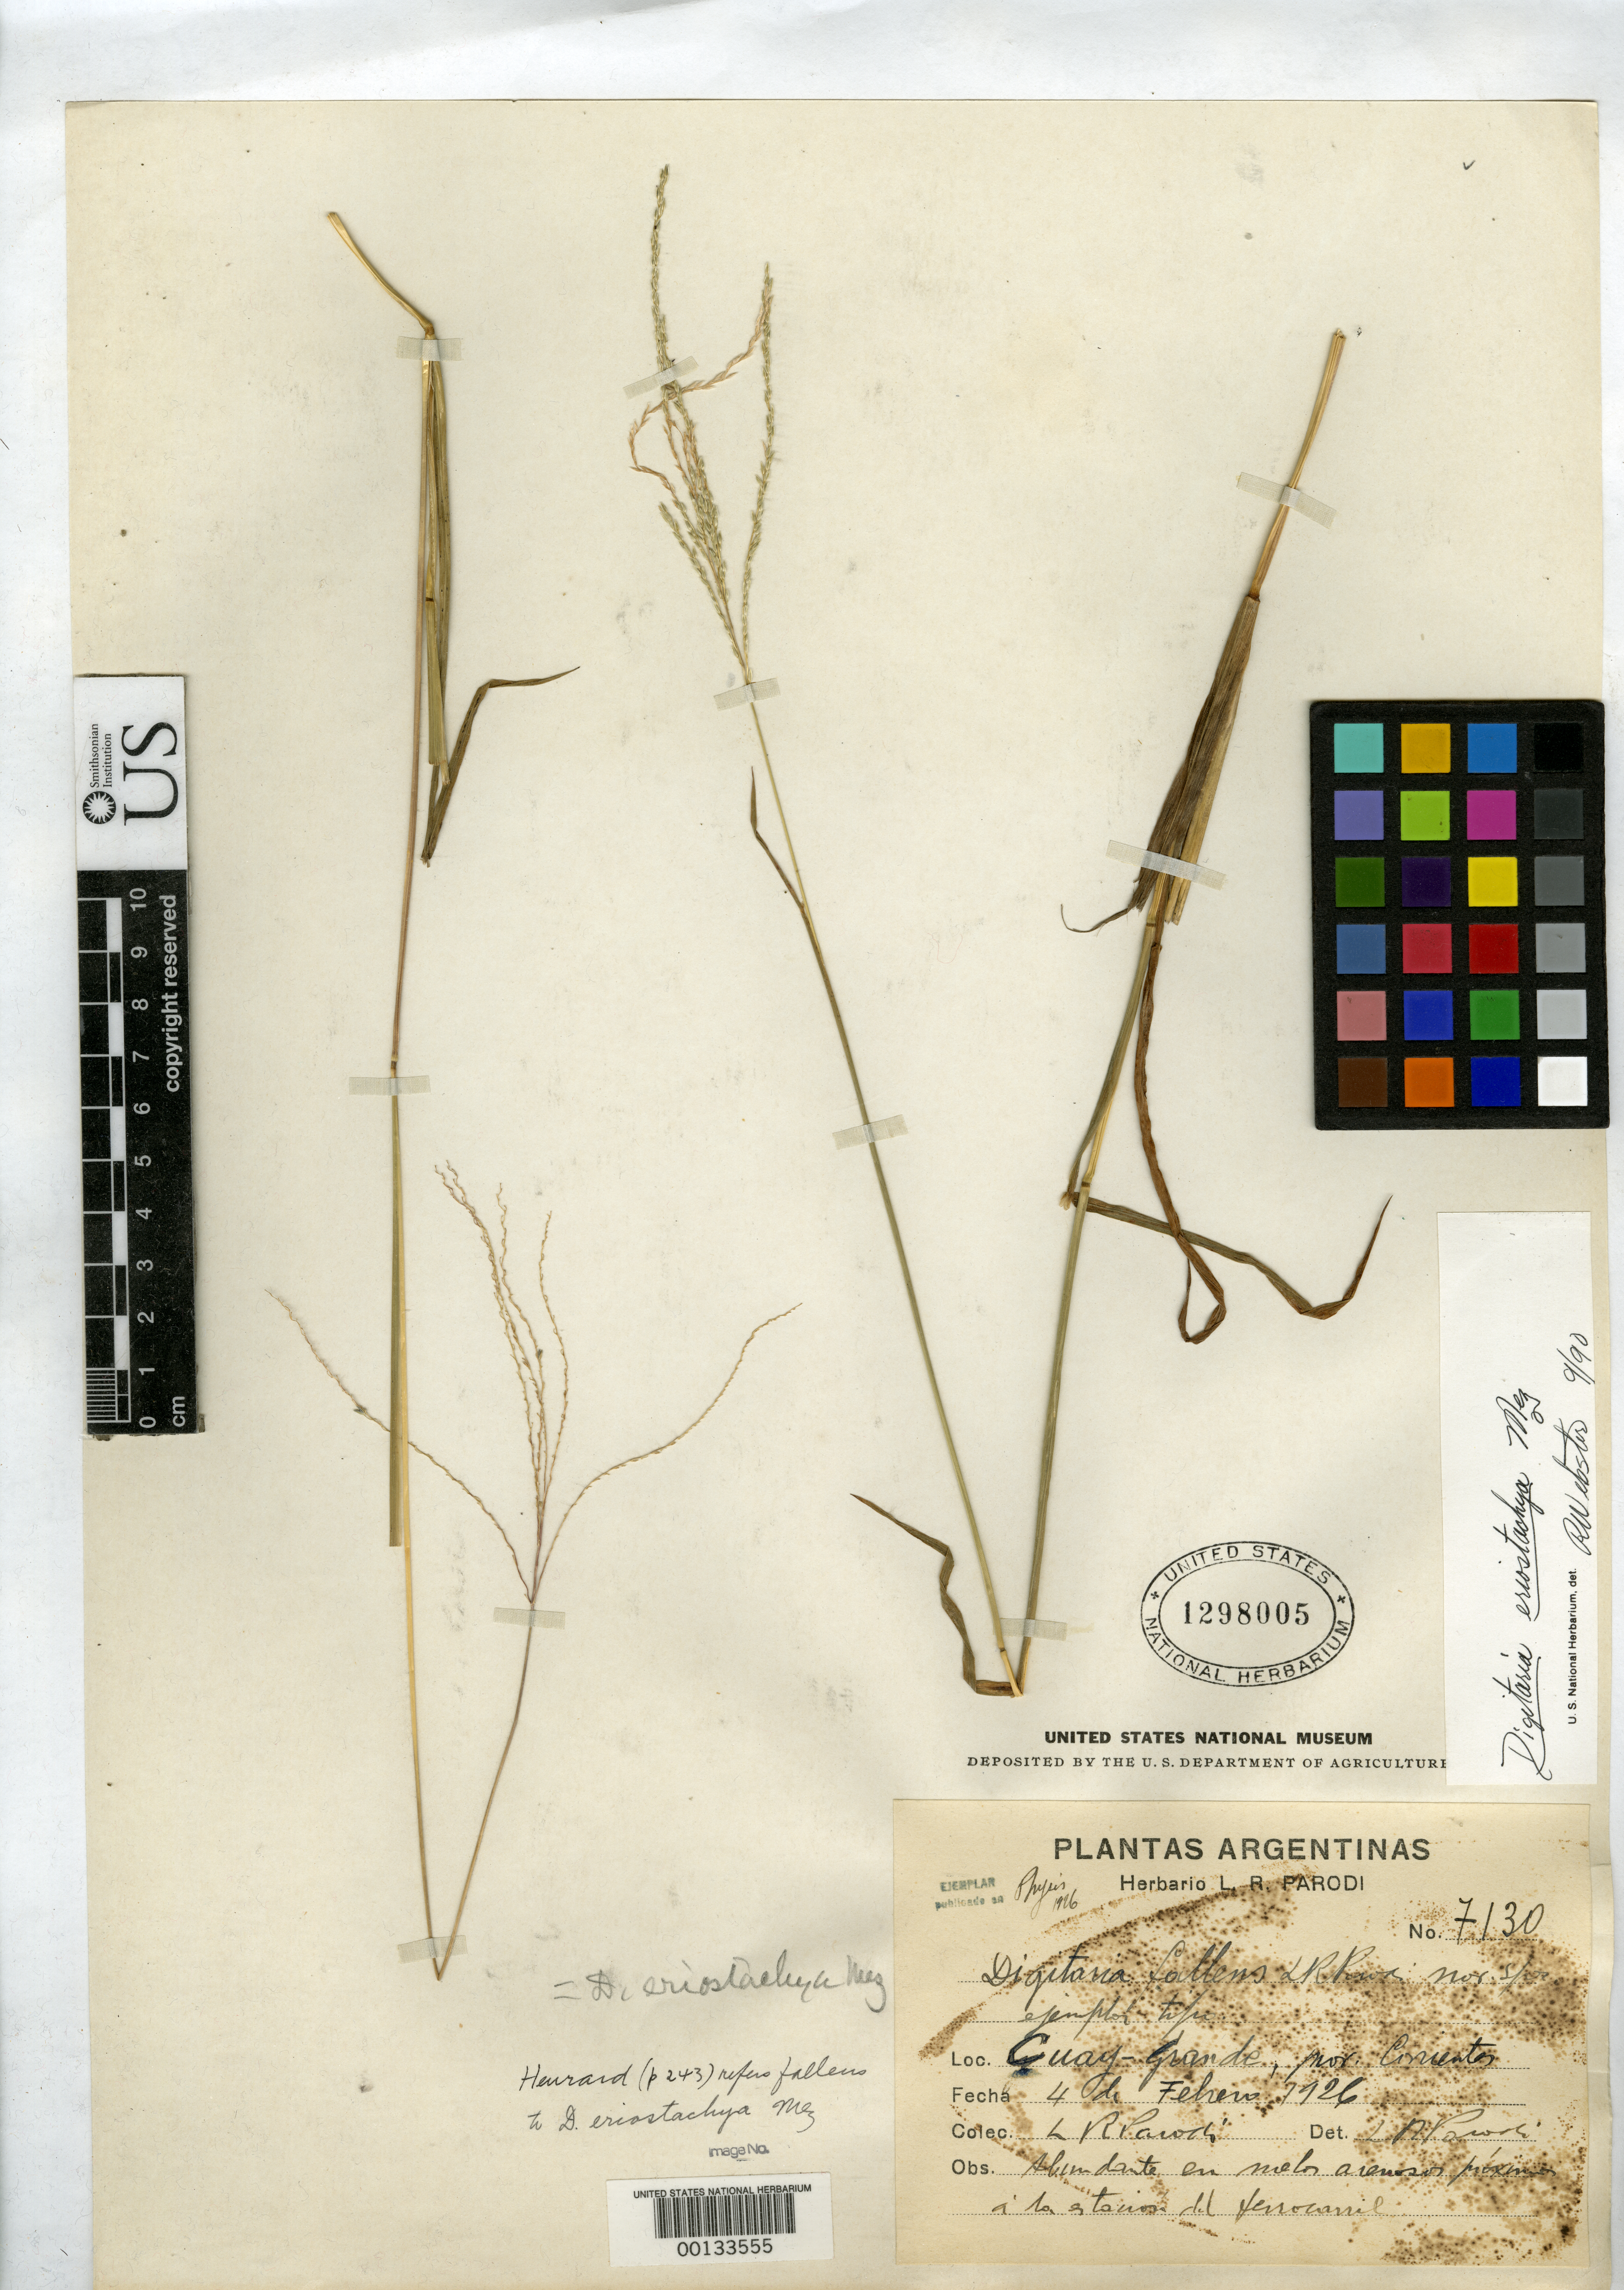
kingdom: Plantae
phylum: Tracheophyta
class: Liliopsida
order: Poales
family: Poaceae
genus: Digitaria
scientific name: Digitaria fallens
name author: Parodi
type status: Isotype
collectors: L. R. Parodi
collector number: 7130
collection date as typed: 04 Feb 1926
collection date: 1926-02-04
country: Argentina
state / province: Corrientes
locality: Cuay-Grande.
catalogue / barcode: US 1298005